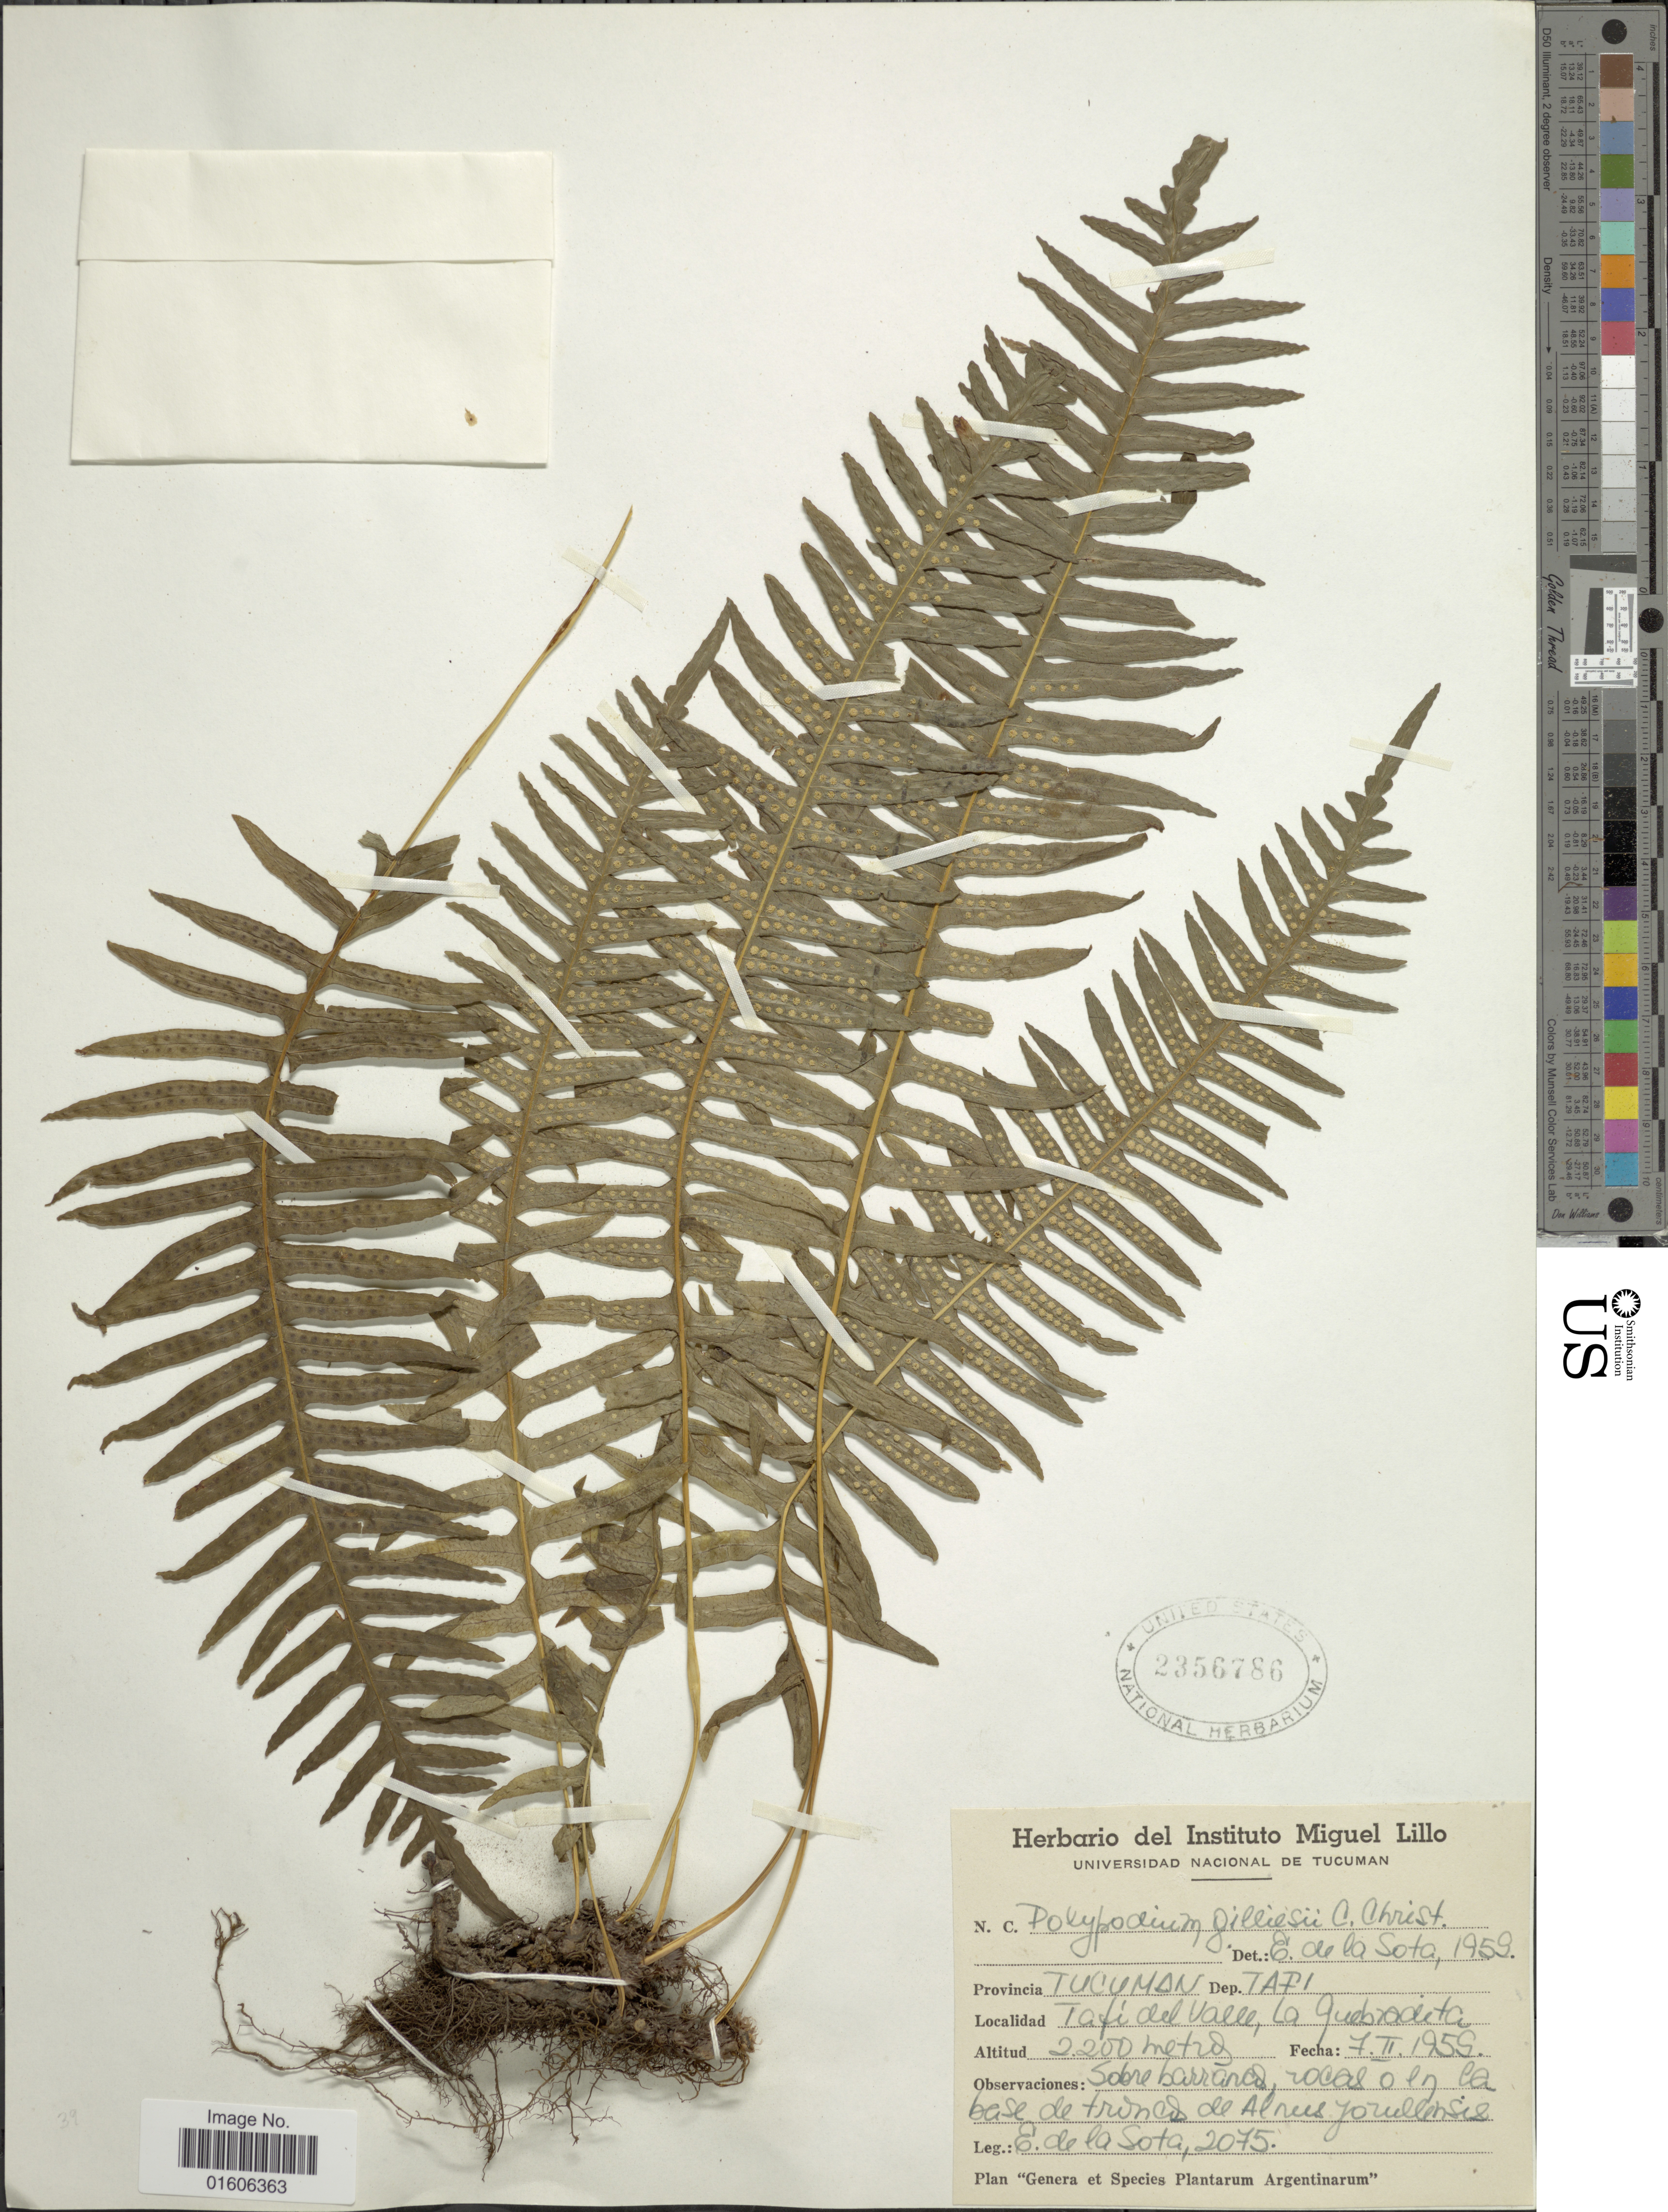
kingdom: Plantae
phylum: Tracheophyta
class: Polypodiopsida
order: Polypodiales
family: Polypodiaceae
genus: Serpocaulon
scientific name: Serpocaulon gilliesii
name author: (C. Chr.) A.R. Sm.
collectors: E. R. de la Sota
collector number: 2075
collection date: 1959-02-07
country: Argentina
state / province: Tucuman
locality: Provincia Tucuman. Dep. Tafi. Tafi del Valle, la Quebradita.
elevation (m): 2200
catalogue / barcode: US 2356786